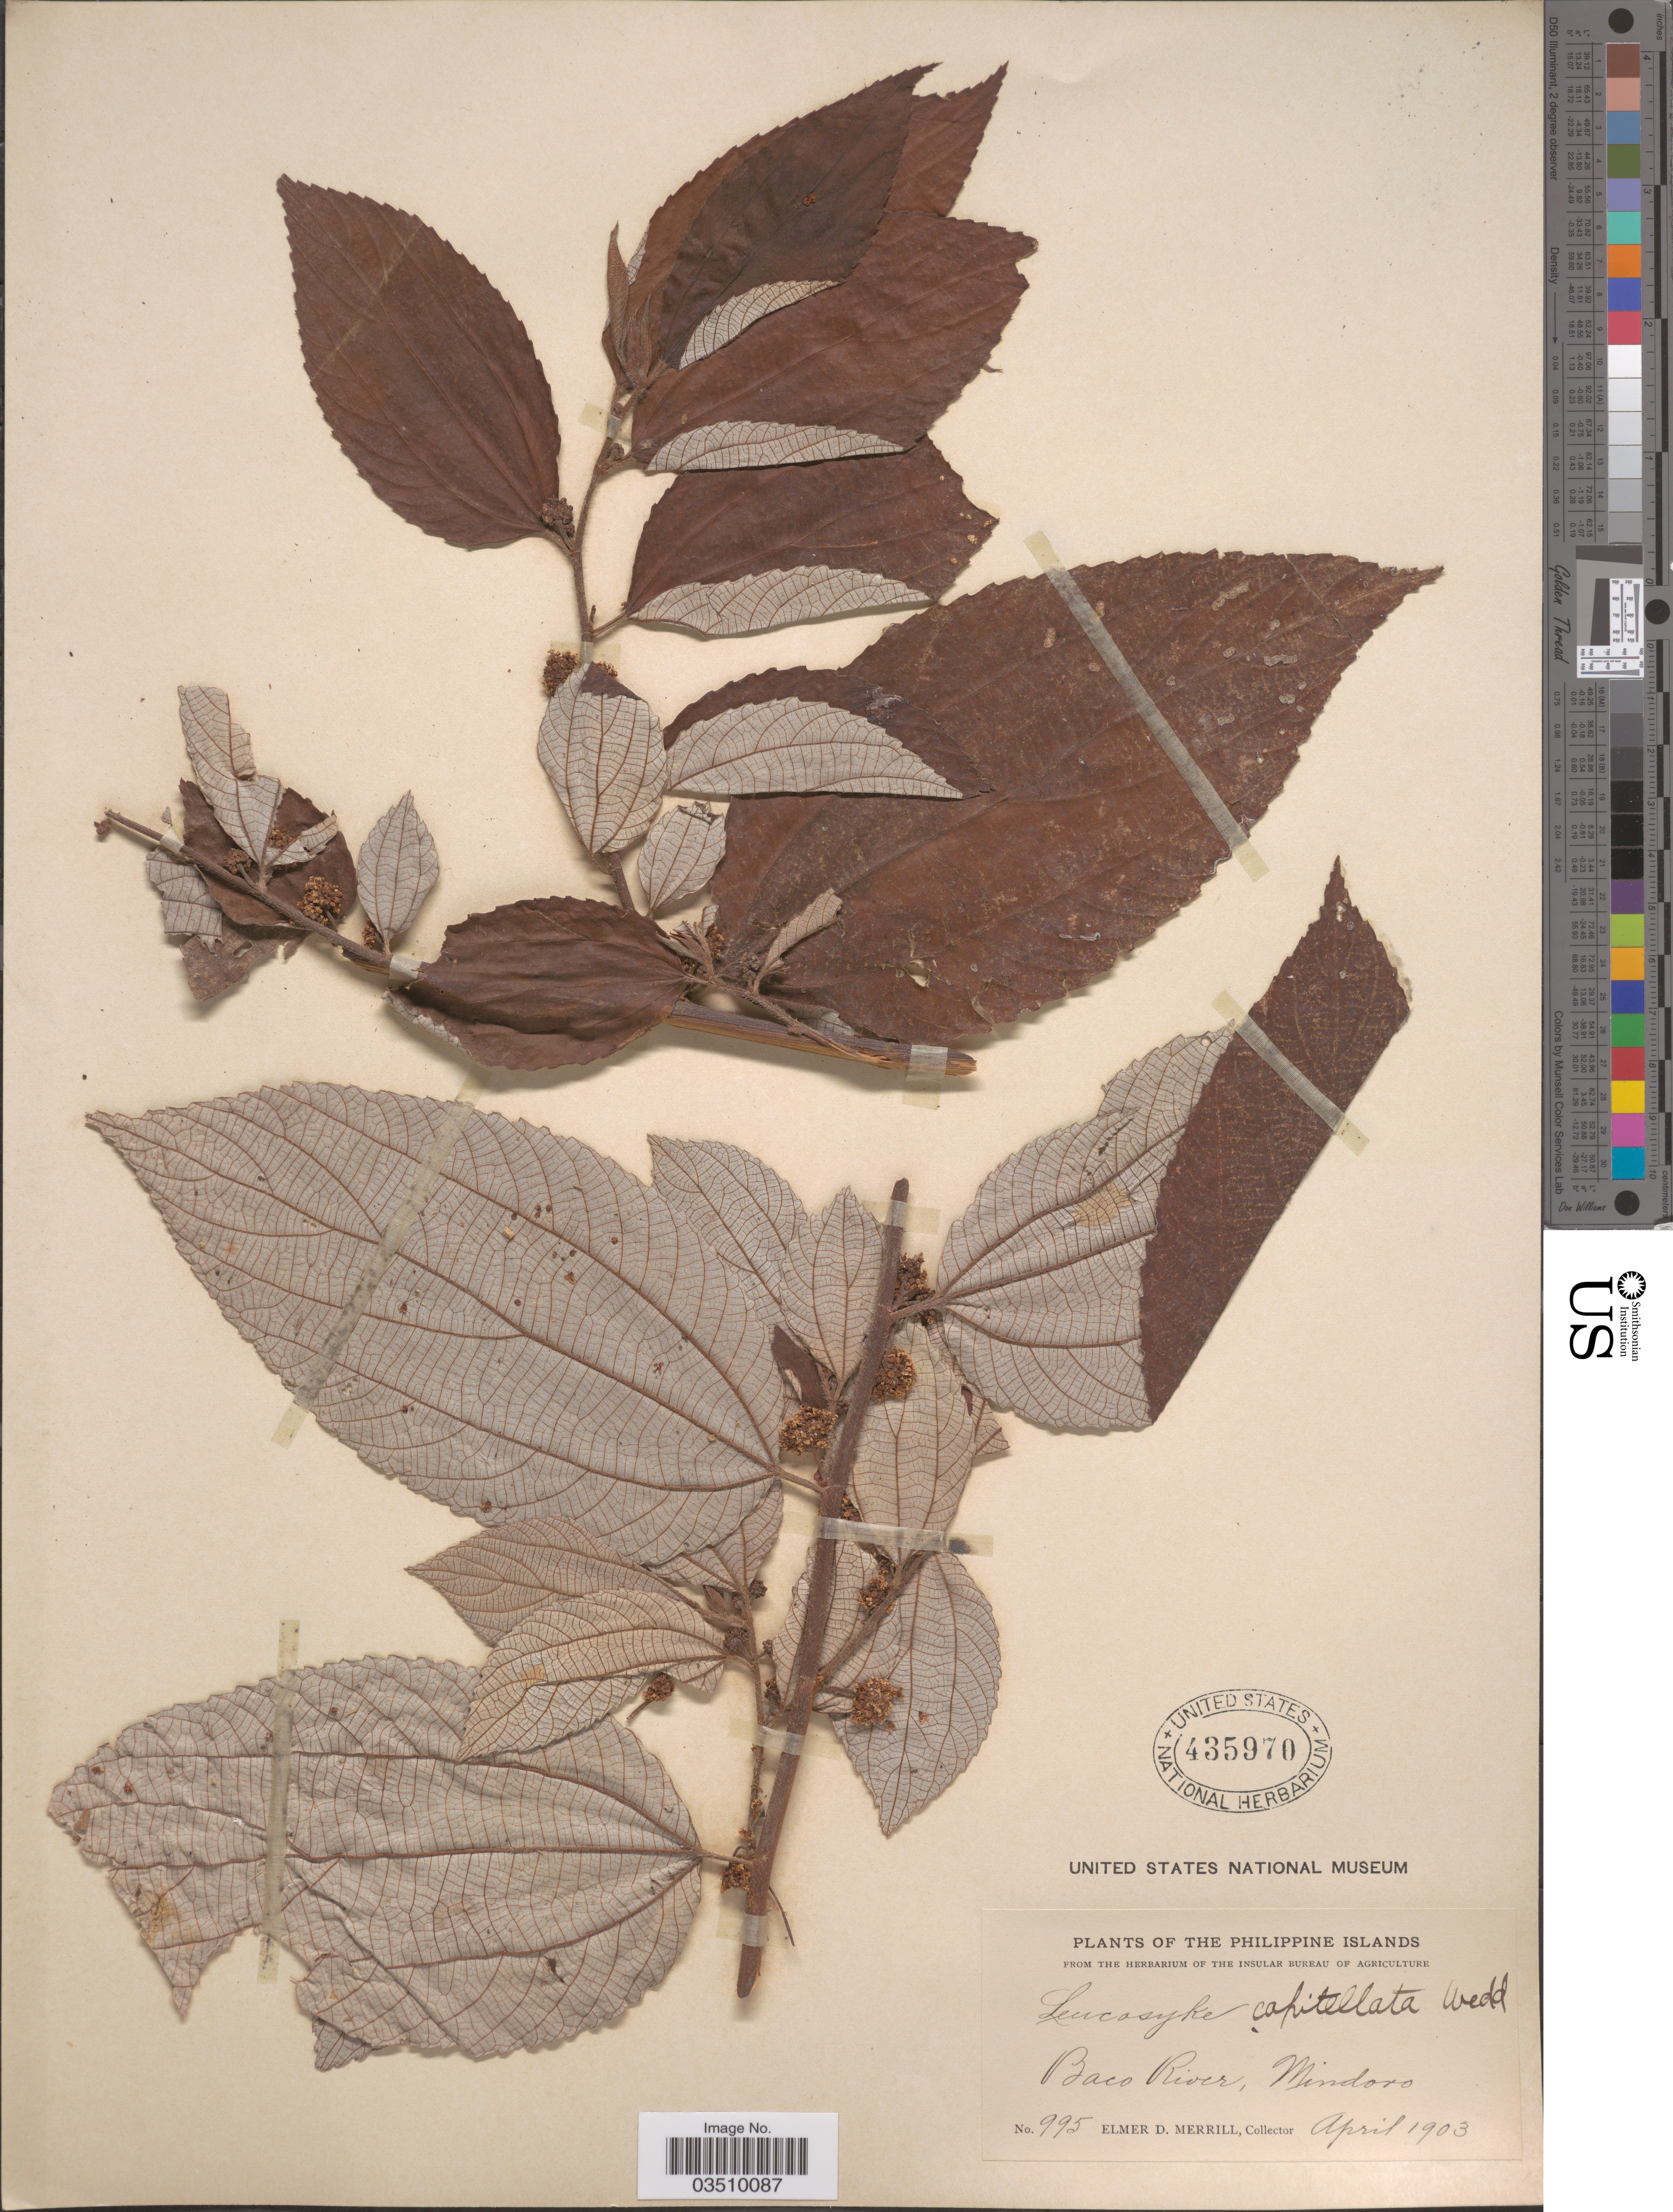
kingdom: Plantae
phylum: Tracheophyta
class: Magnoliopsida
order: Rosales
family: Urticaceae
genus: Leucosyke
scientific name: Leucosyke capitellata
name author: (Poir.) Wedd.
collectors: E. D. Merrill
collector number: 995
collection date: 1903-04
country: Philippines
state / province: Mimaropa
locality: Baco River, Mindoro.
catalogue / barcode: US 435970